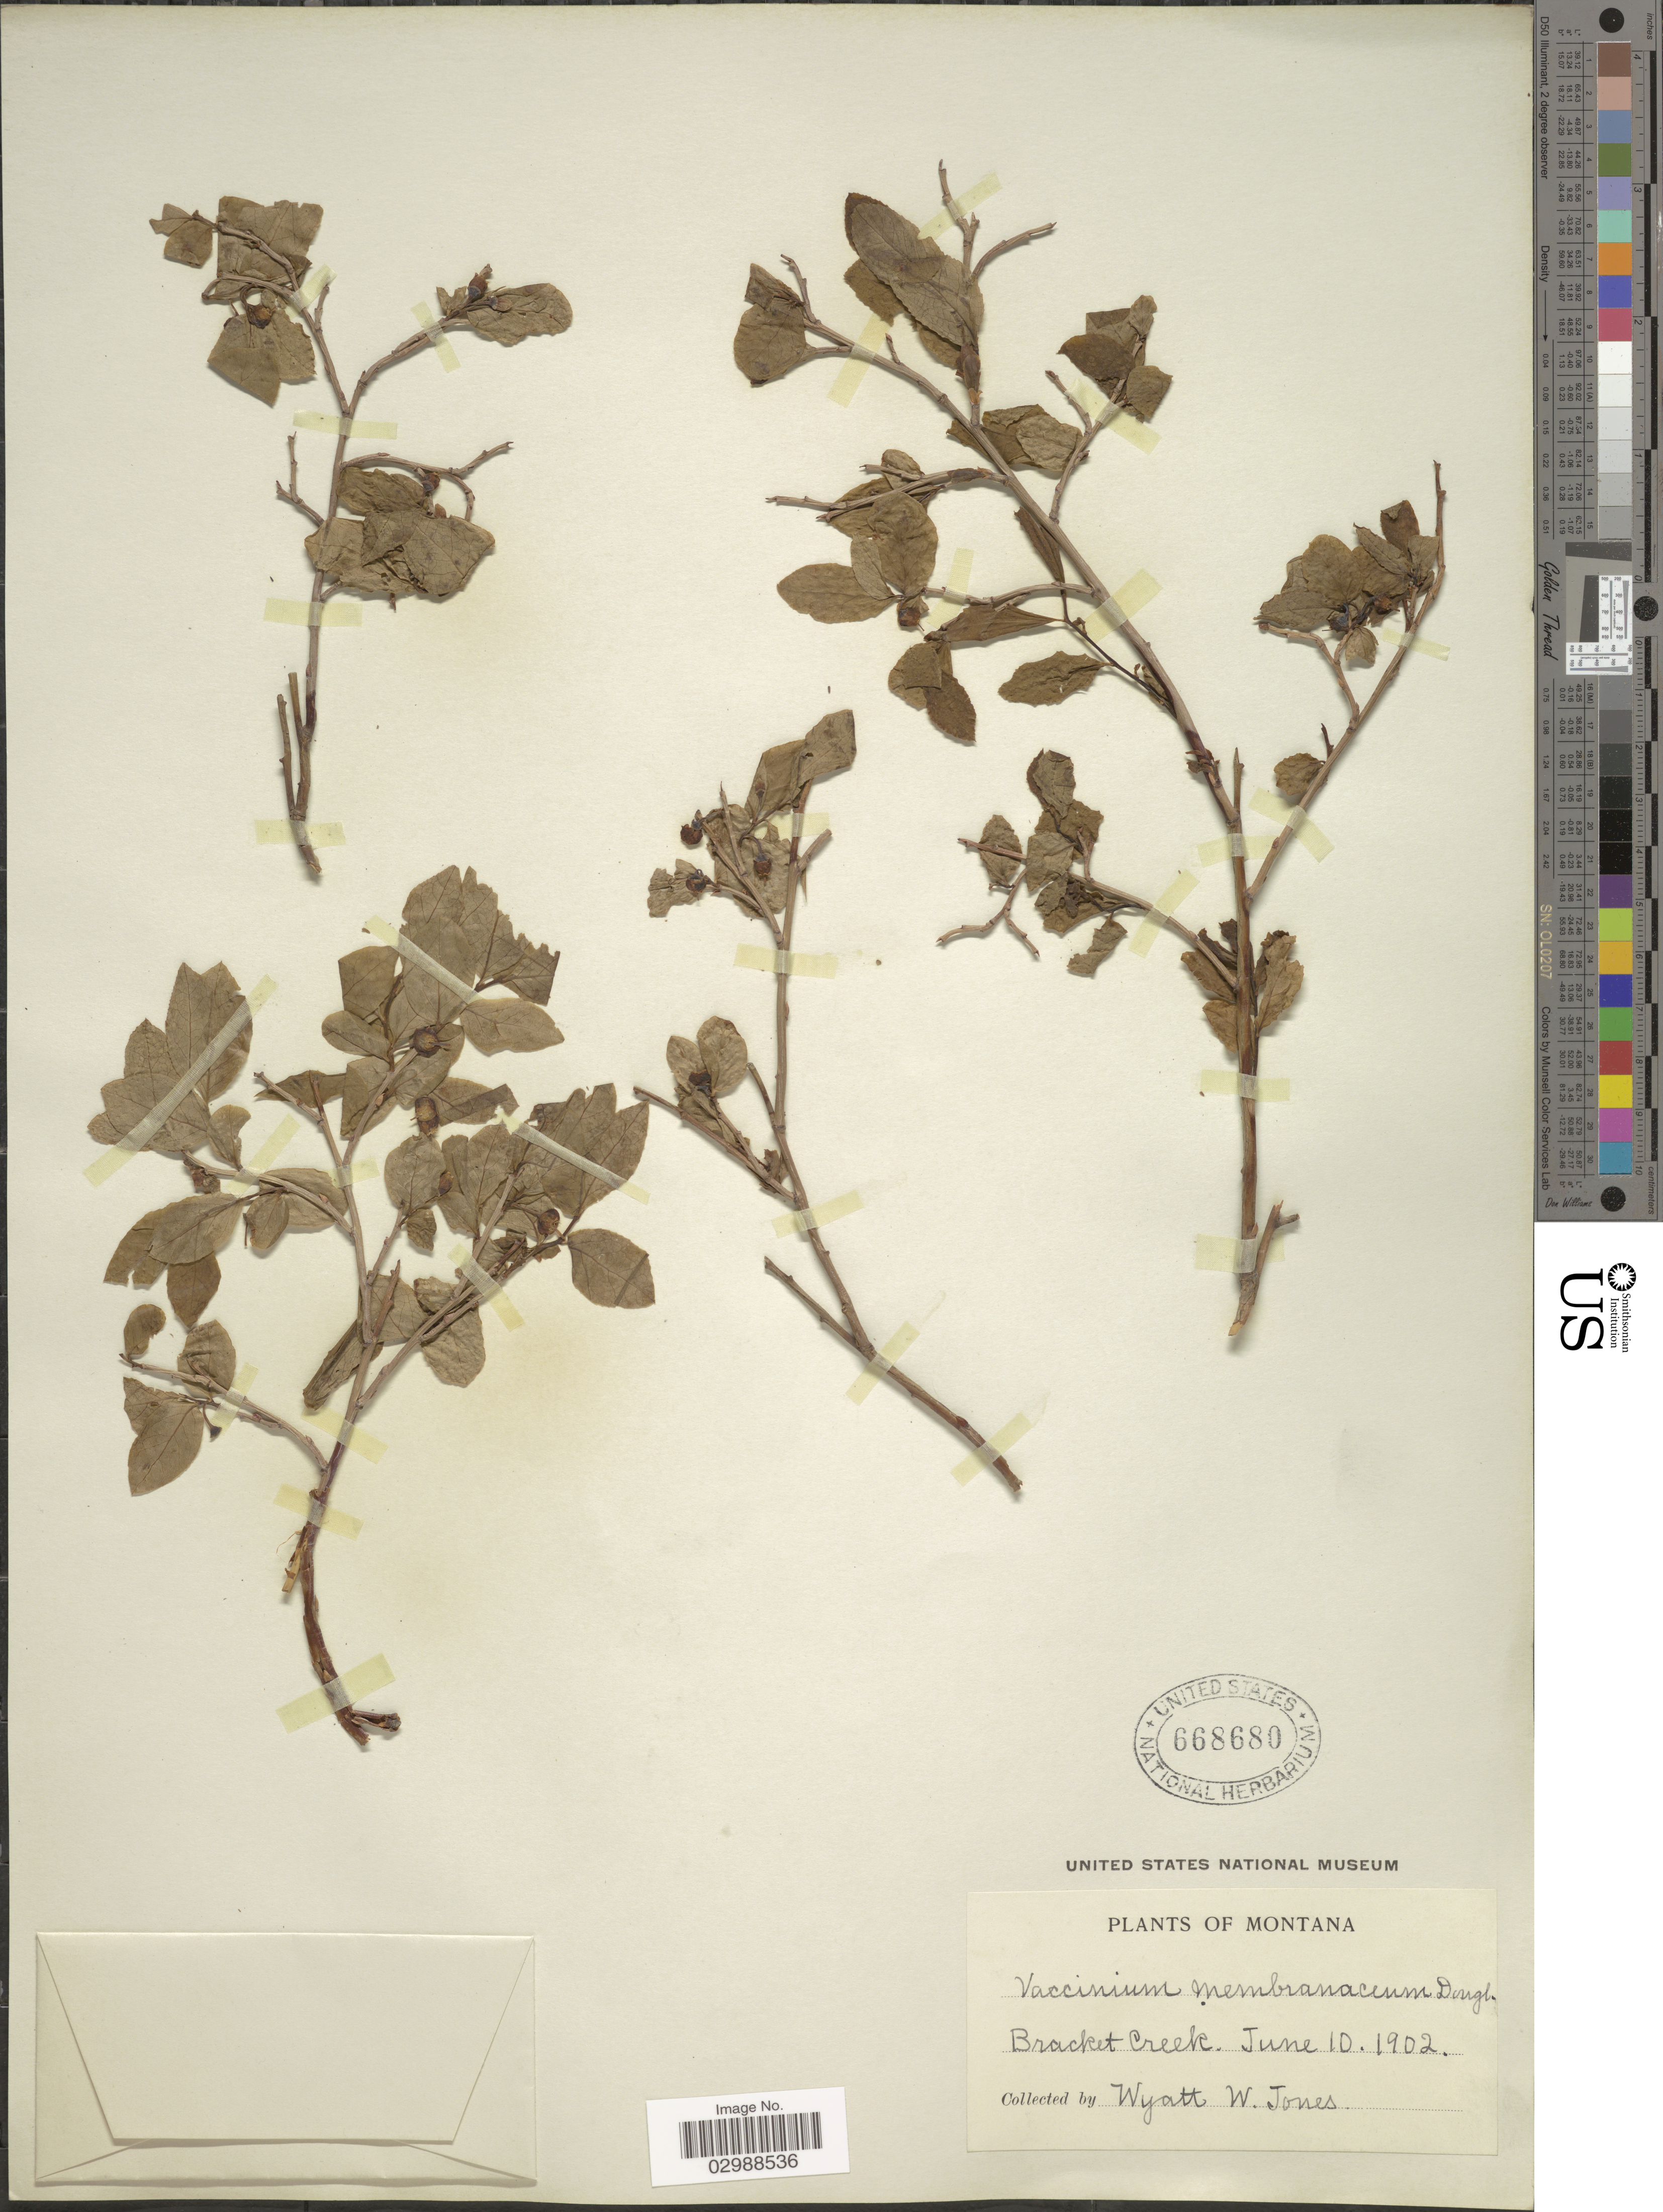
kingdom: Plantae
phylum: Tracheophyta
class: Magnoliopsida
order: Ericales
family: Ericaceae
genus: Vaccinium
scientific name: Vaccinium membranaceum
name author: Douglas ex Torr.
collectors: W. W. Jones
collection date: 1902-06-10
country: United States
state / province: Montana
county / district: Gallatin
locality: Bracket Creek.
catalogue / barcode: US 668680